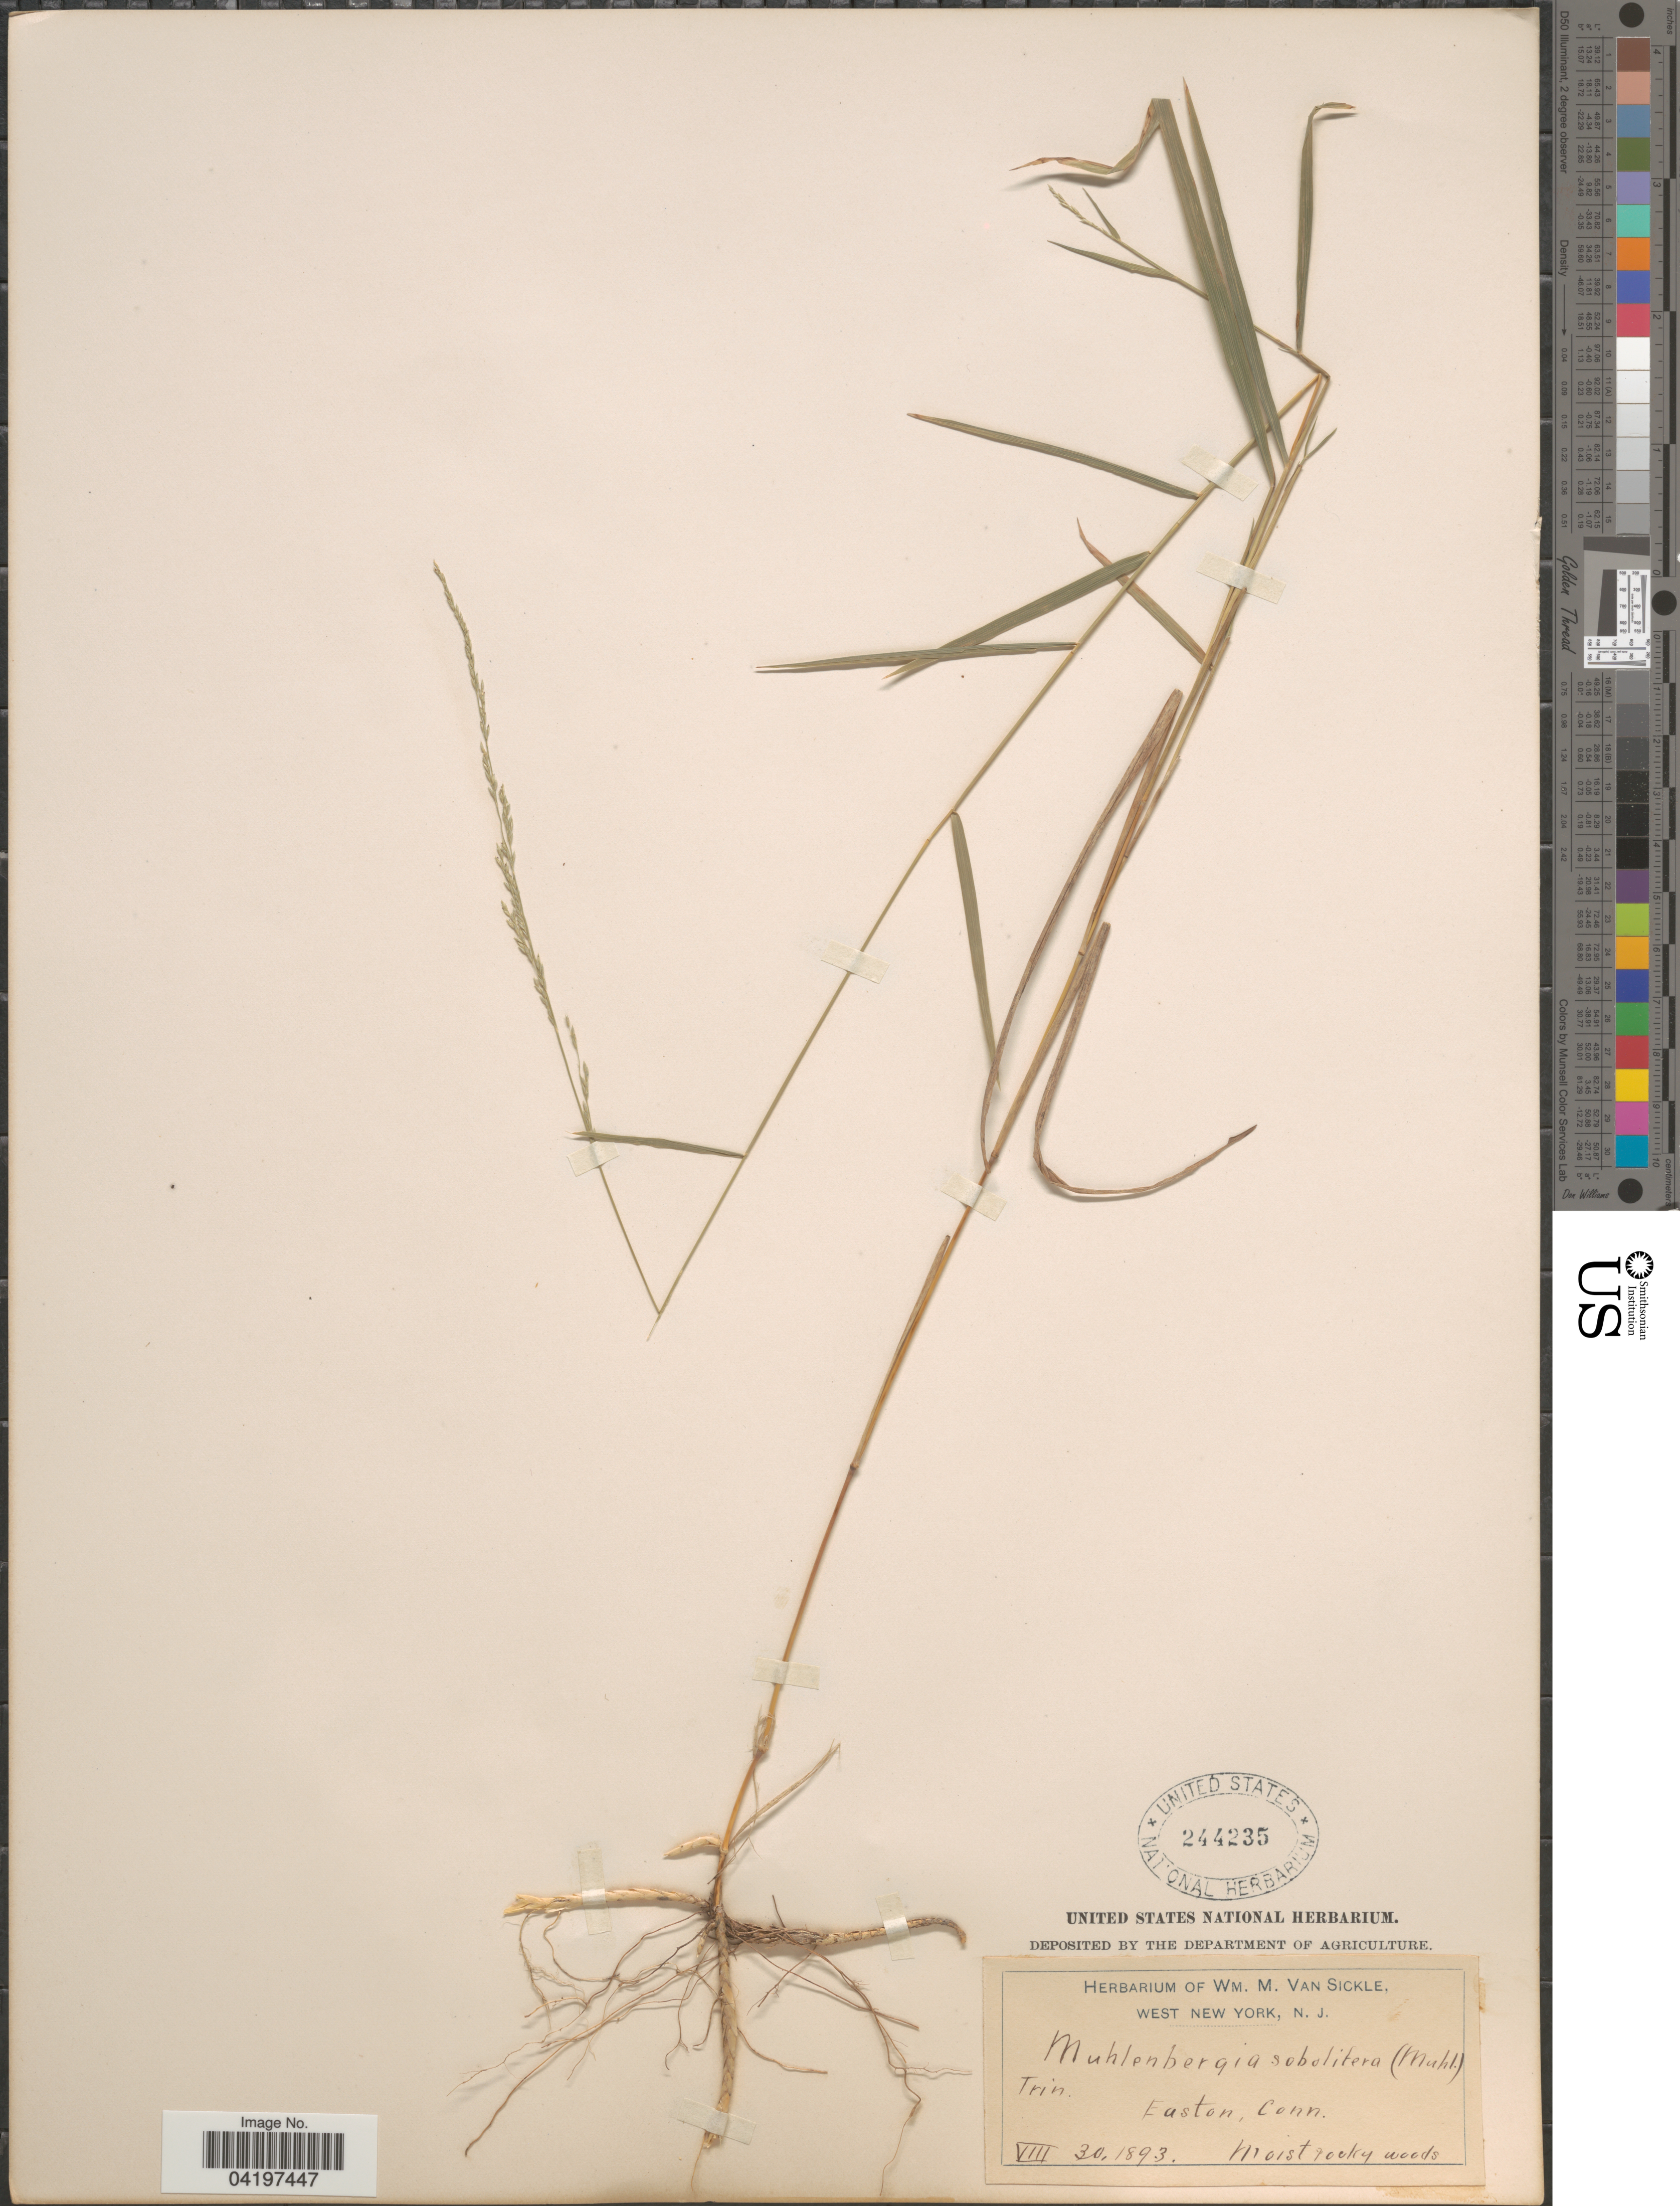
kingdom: Plantae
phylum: Tracheophyta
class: Liliopsida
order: Poales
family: Poaceae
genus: Muhlenbergia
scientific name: Muhlenbergia sobolifera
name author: (Muhl. ex Willd.) Trin.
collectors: ex herb. Wm. M. Van Sickle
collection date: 1893-08-30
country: United States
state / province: Connecticut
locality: Easton.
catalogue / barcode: US 244235